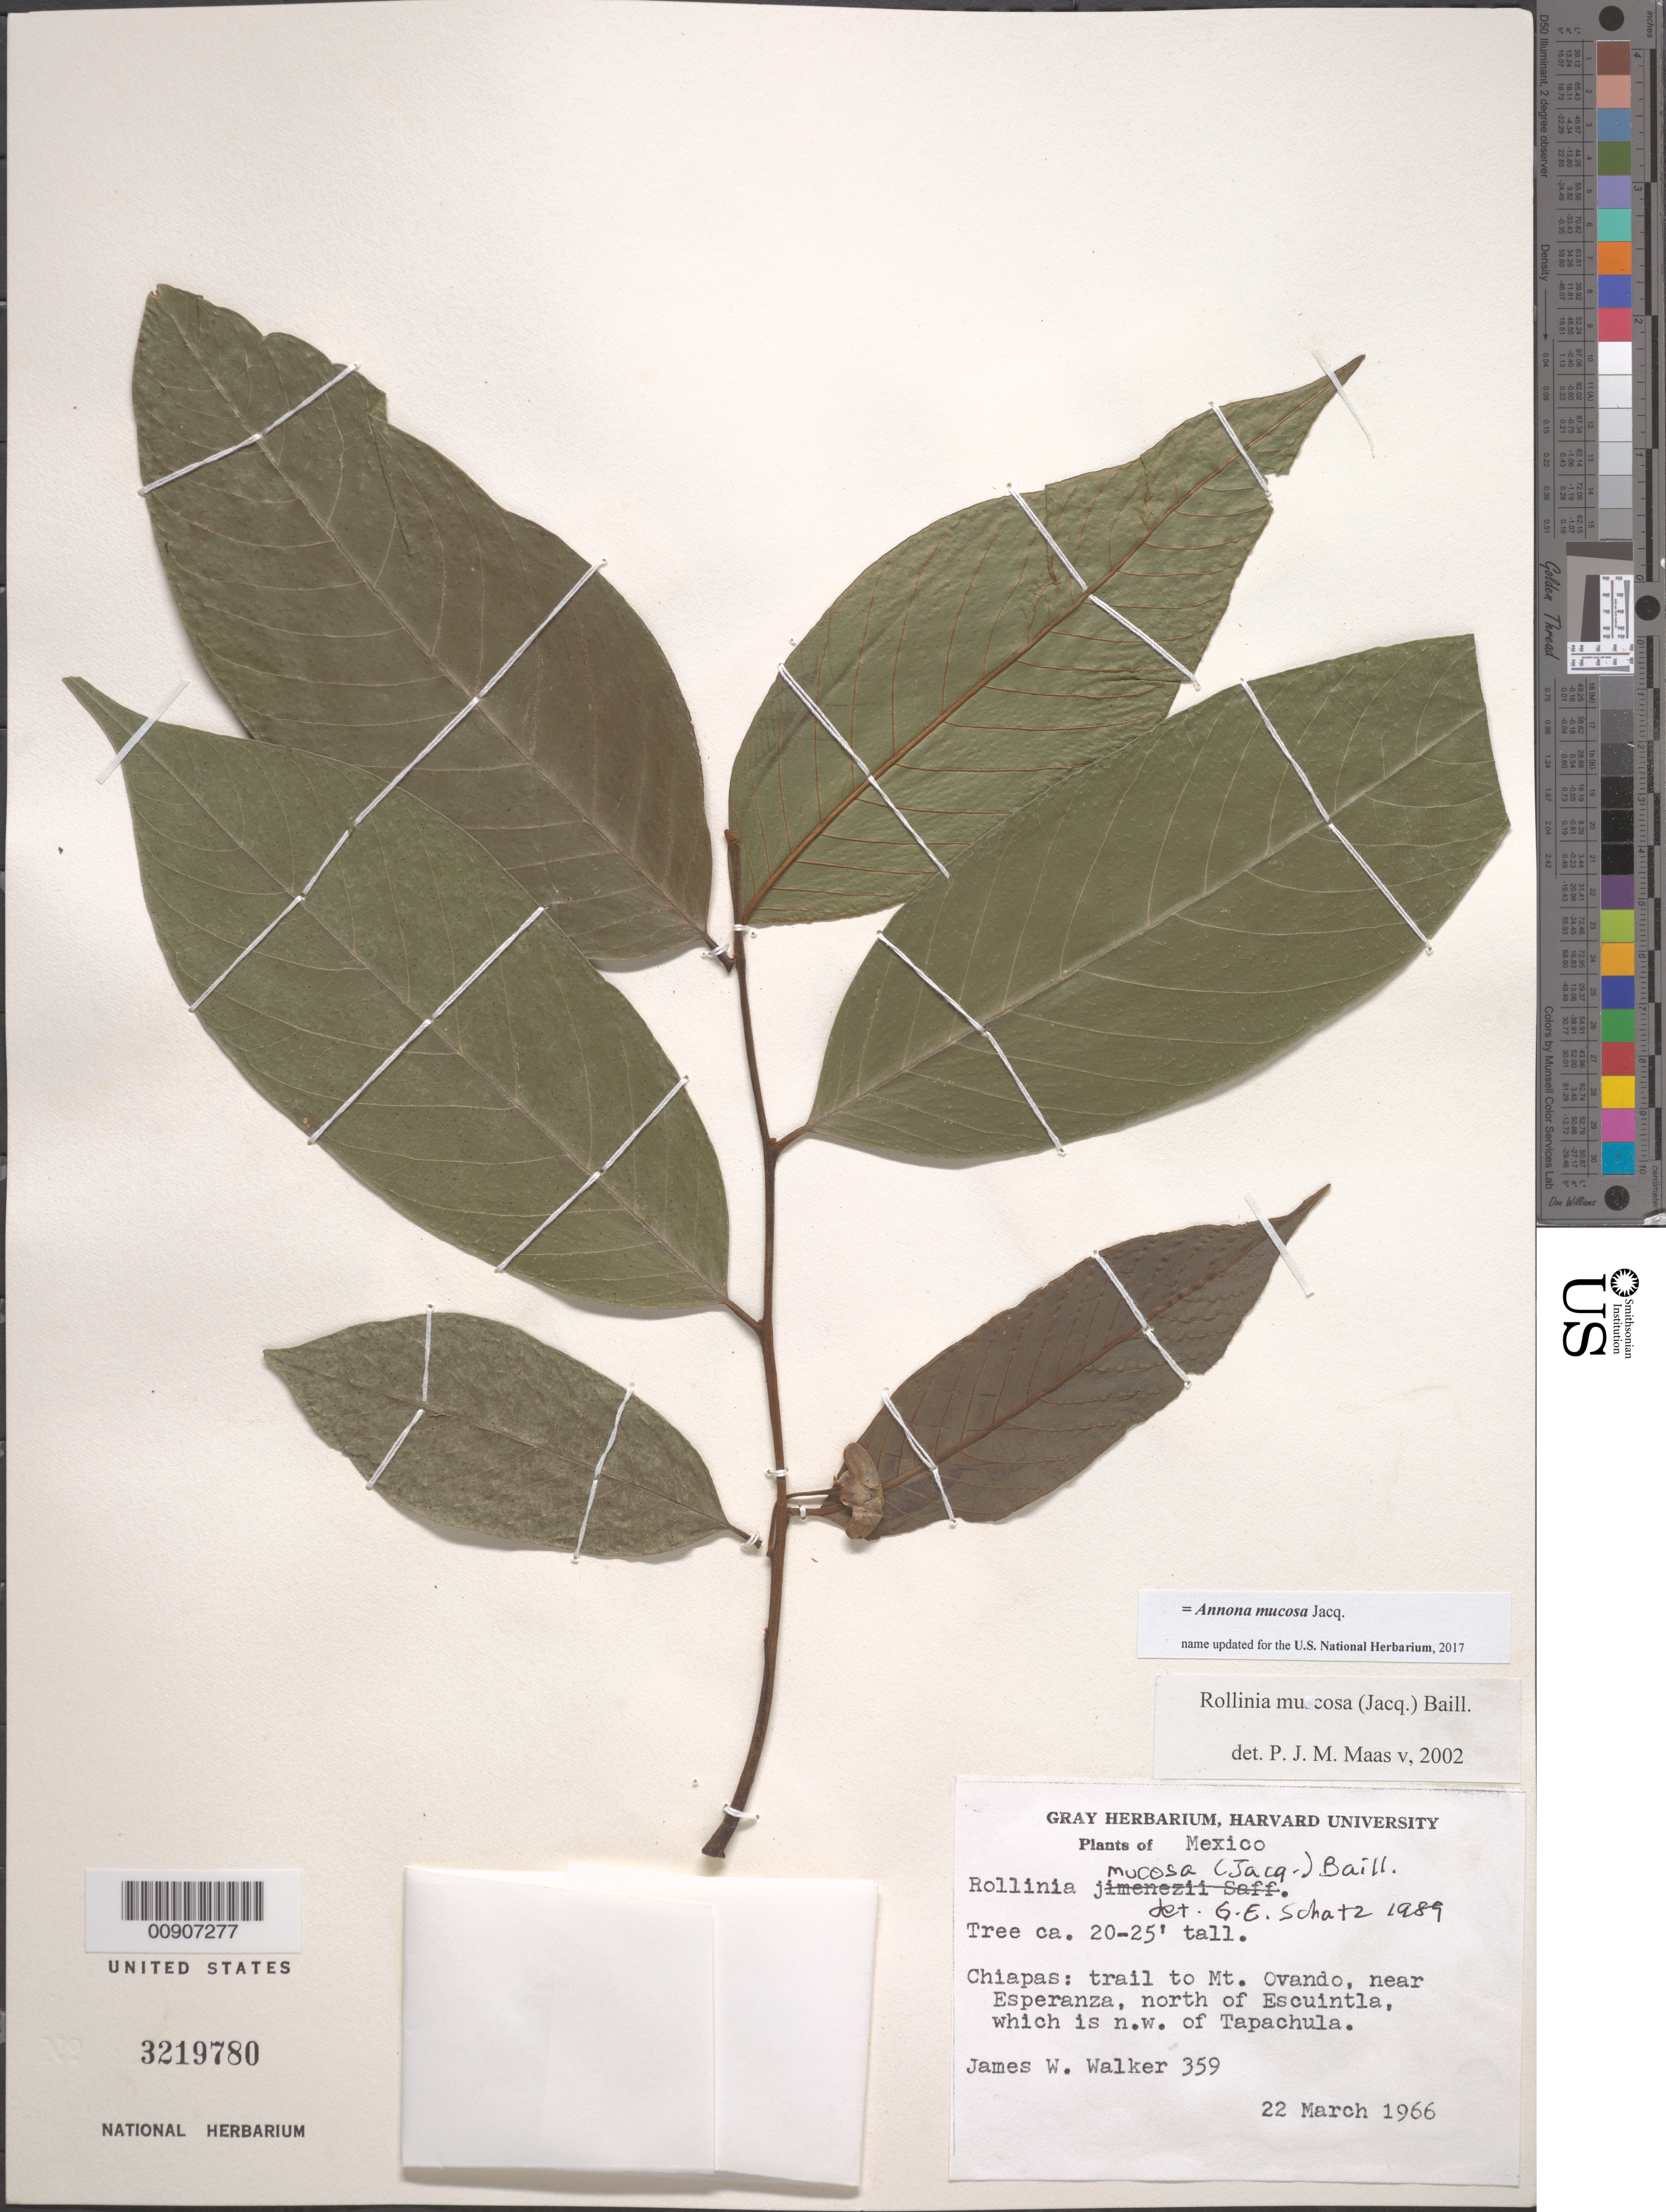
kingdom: Plantae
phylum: Tracheophyta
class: Magnoliopsida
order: Magnoliales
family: Annonaceae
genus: Annona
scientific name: Annona mucosa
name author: Jacq.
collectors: J. W. Walker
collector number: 359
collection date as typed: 22 Mar 1966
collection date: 1966-03-22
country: Mexico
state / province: Chiapas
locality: Chiapas: trail to Mt. Ovando, near Esperanza, north of Escuintla, which is NW of Tapachula.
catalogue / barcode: US 3219780